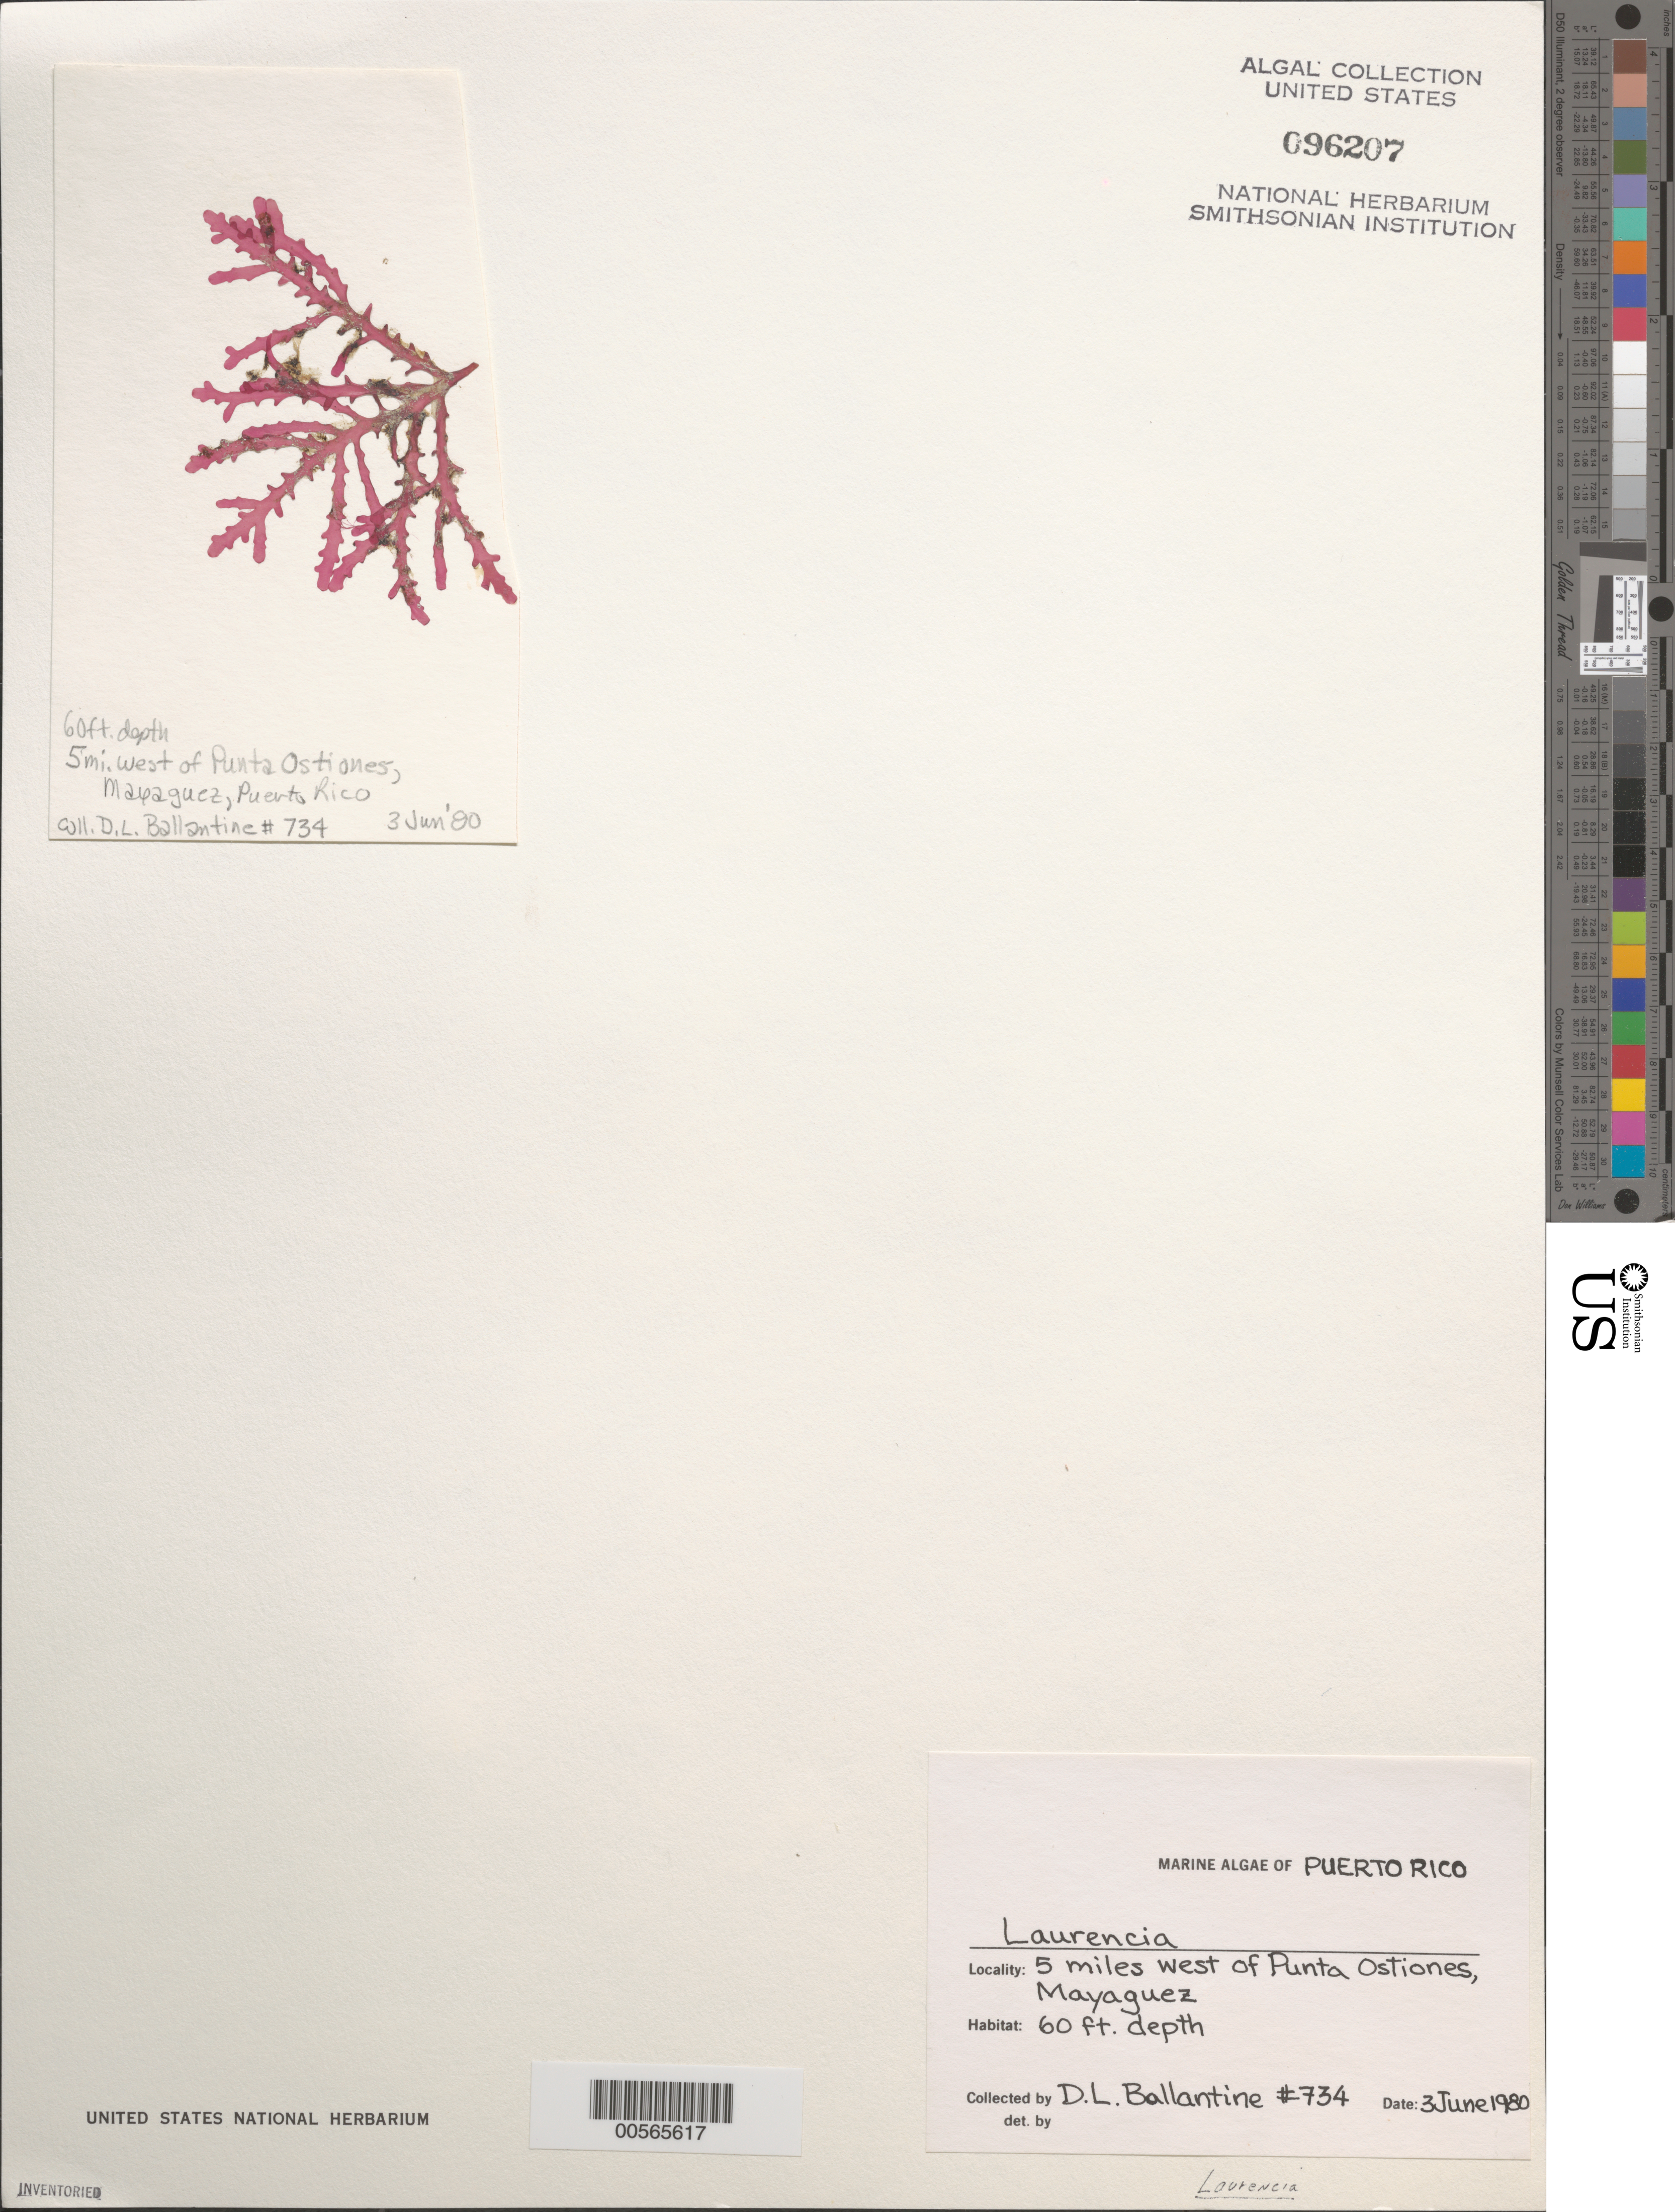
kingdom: Plantae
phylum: Rhodophyta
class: Florideophyceae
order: Ceramiales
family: Rhodomelaceae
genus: Laurencia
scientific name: Laurencia sp.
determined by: Ballantine, D. L.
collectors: D.L. Ballantine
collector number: DLB 734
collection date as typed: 03 Jun 1980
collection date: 1980-06-03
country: Puerto Rico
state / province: Mayaguez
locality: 5 miles west of Punta Ostiones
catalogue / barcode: US 96207